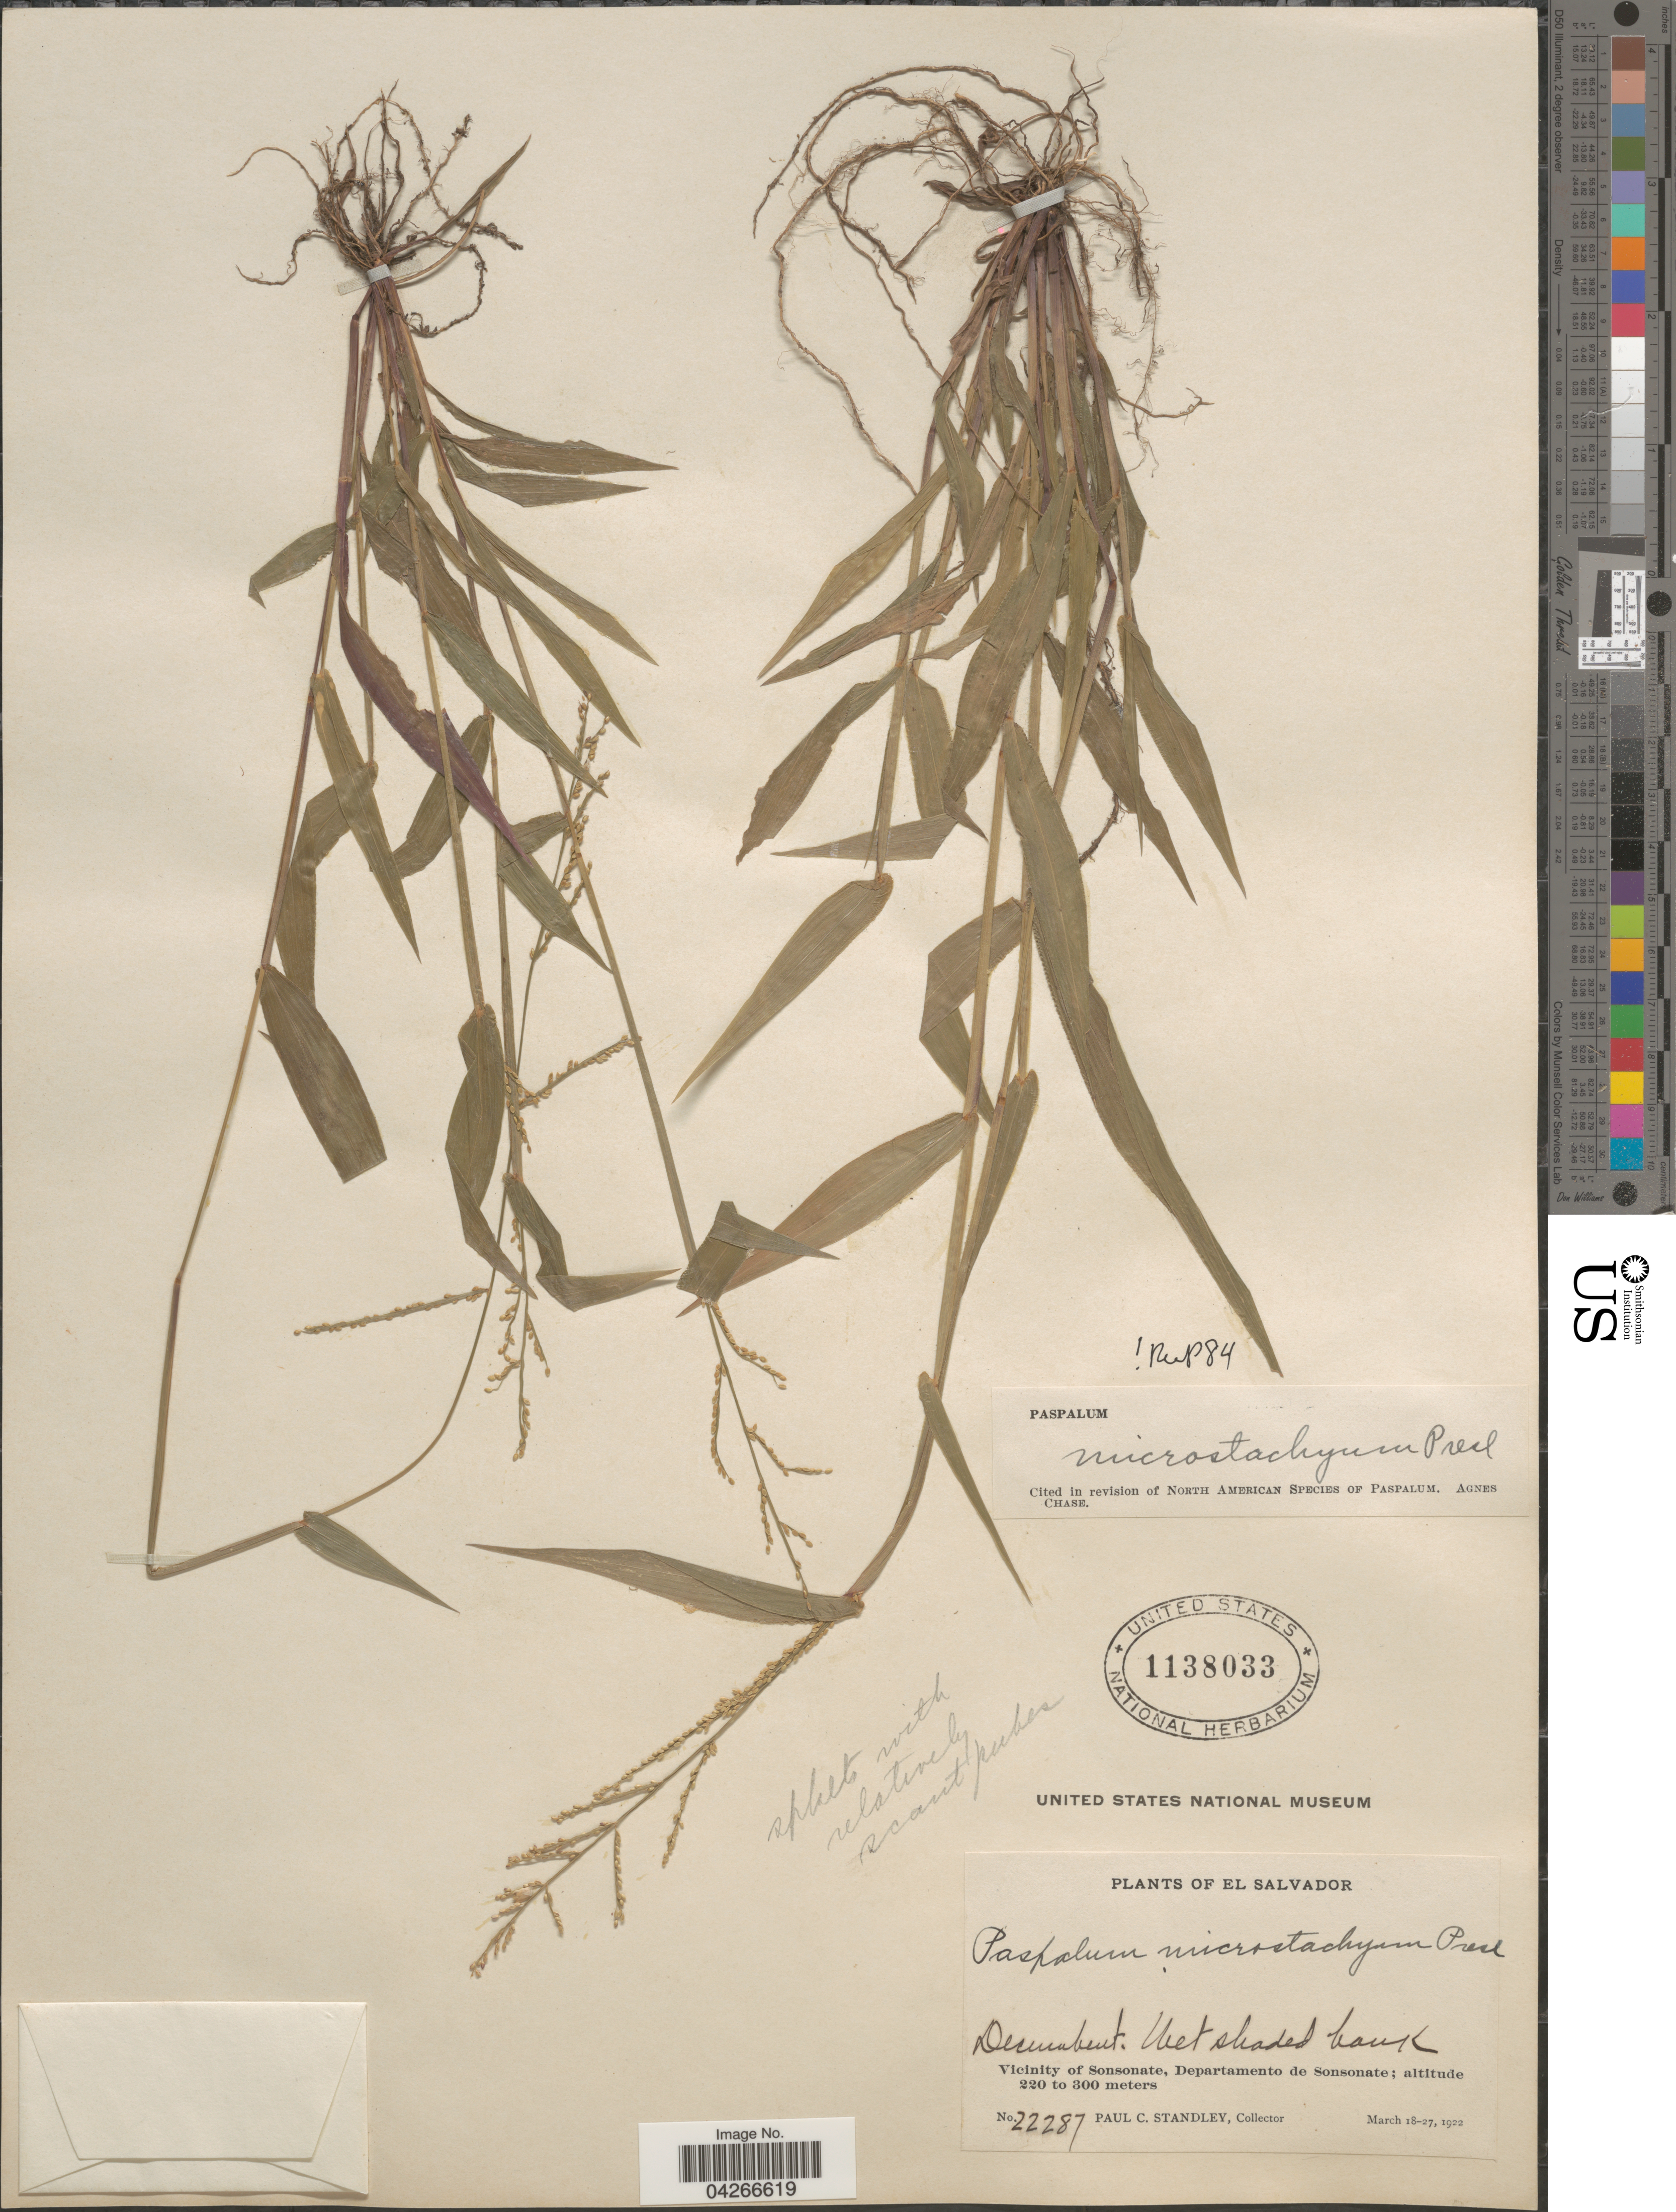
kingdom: Plantae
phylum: Tracheophyta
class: Liliopsida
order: Poales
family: Poaceae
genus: Paspalum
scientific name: Paspalum microstachyum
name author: J. Presl in C. Presl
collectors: P. C. Standley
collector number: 22287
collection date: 1922-03-18/1922-03-27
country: El Salvador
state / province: Sonsonate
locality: Vicinity of Sonsonate, Departamento de Sonsonate.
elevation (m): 220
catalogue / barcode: US 1138033